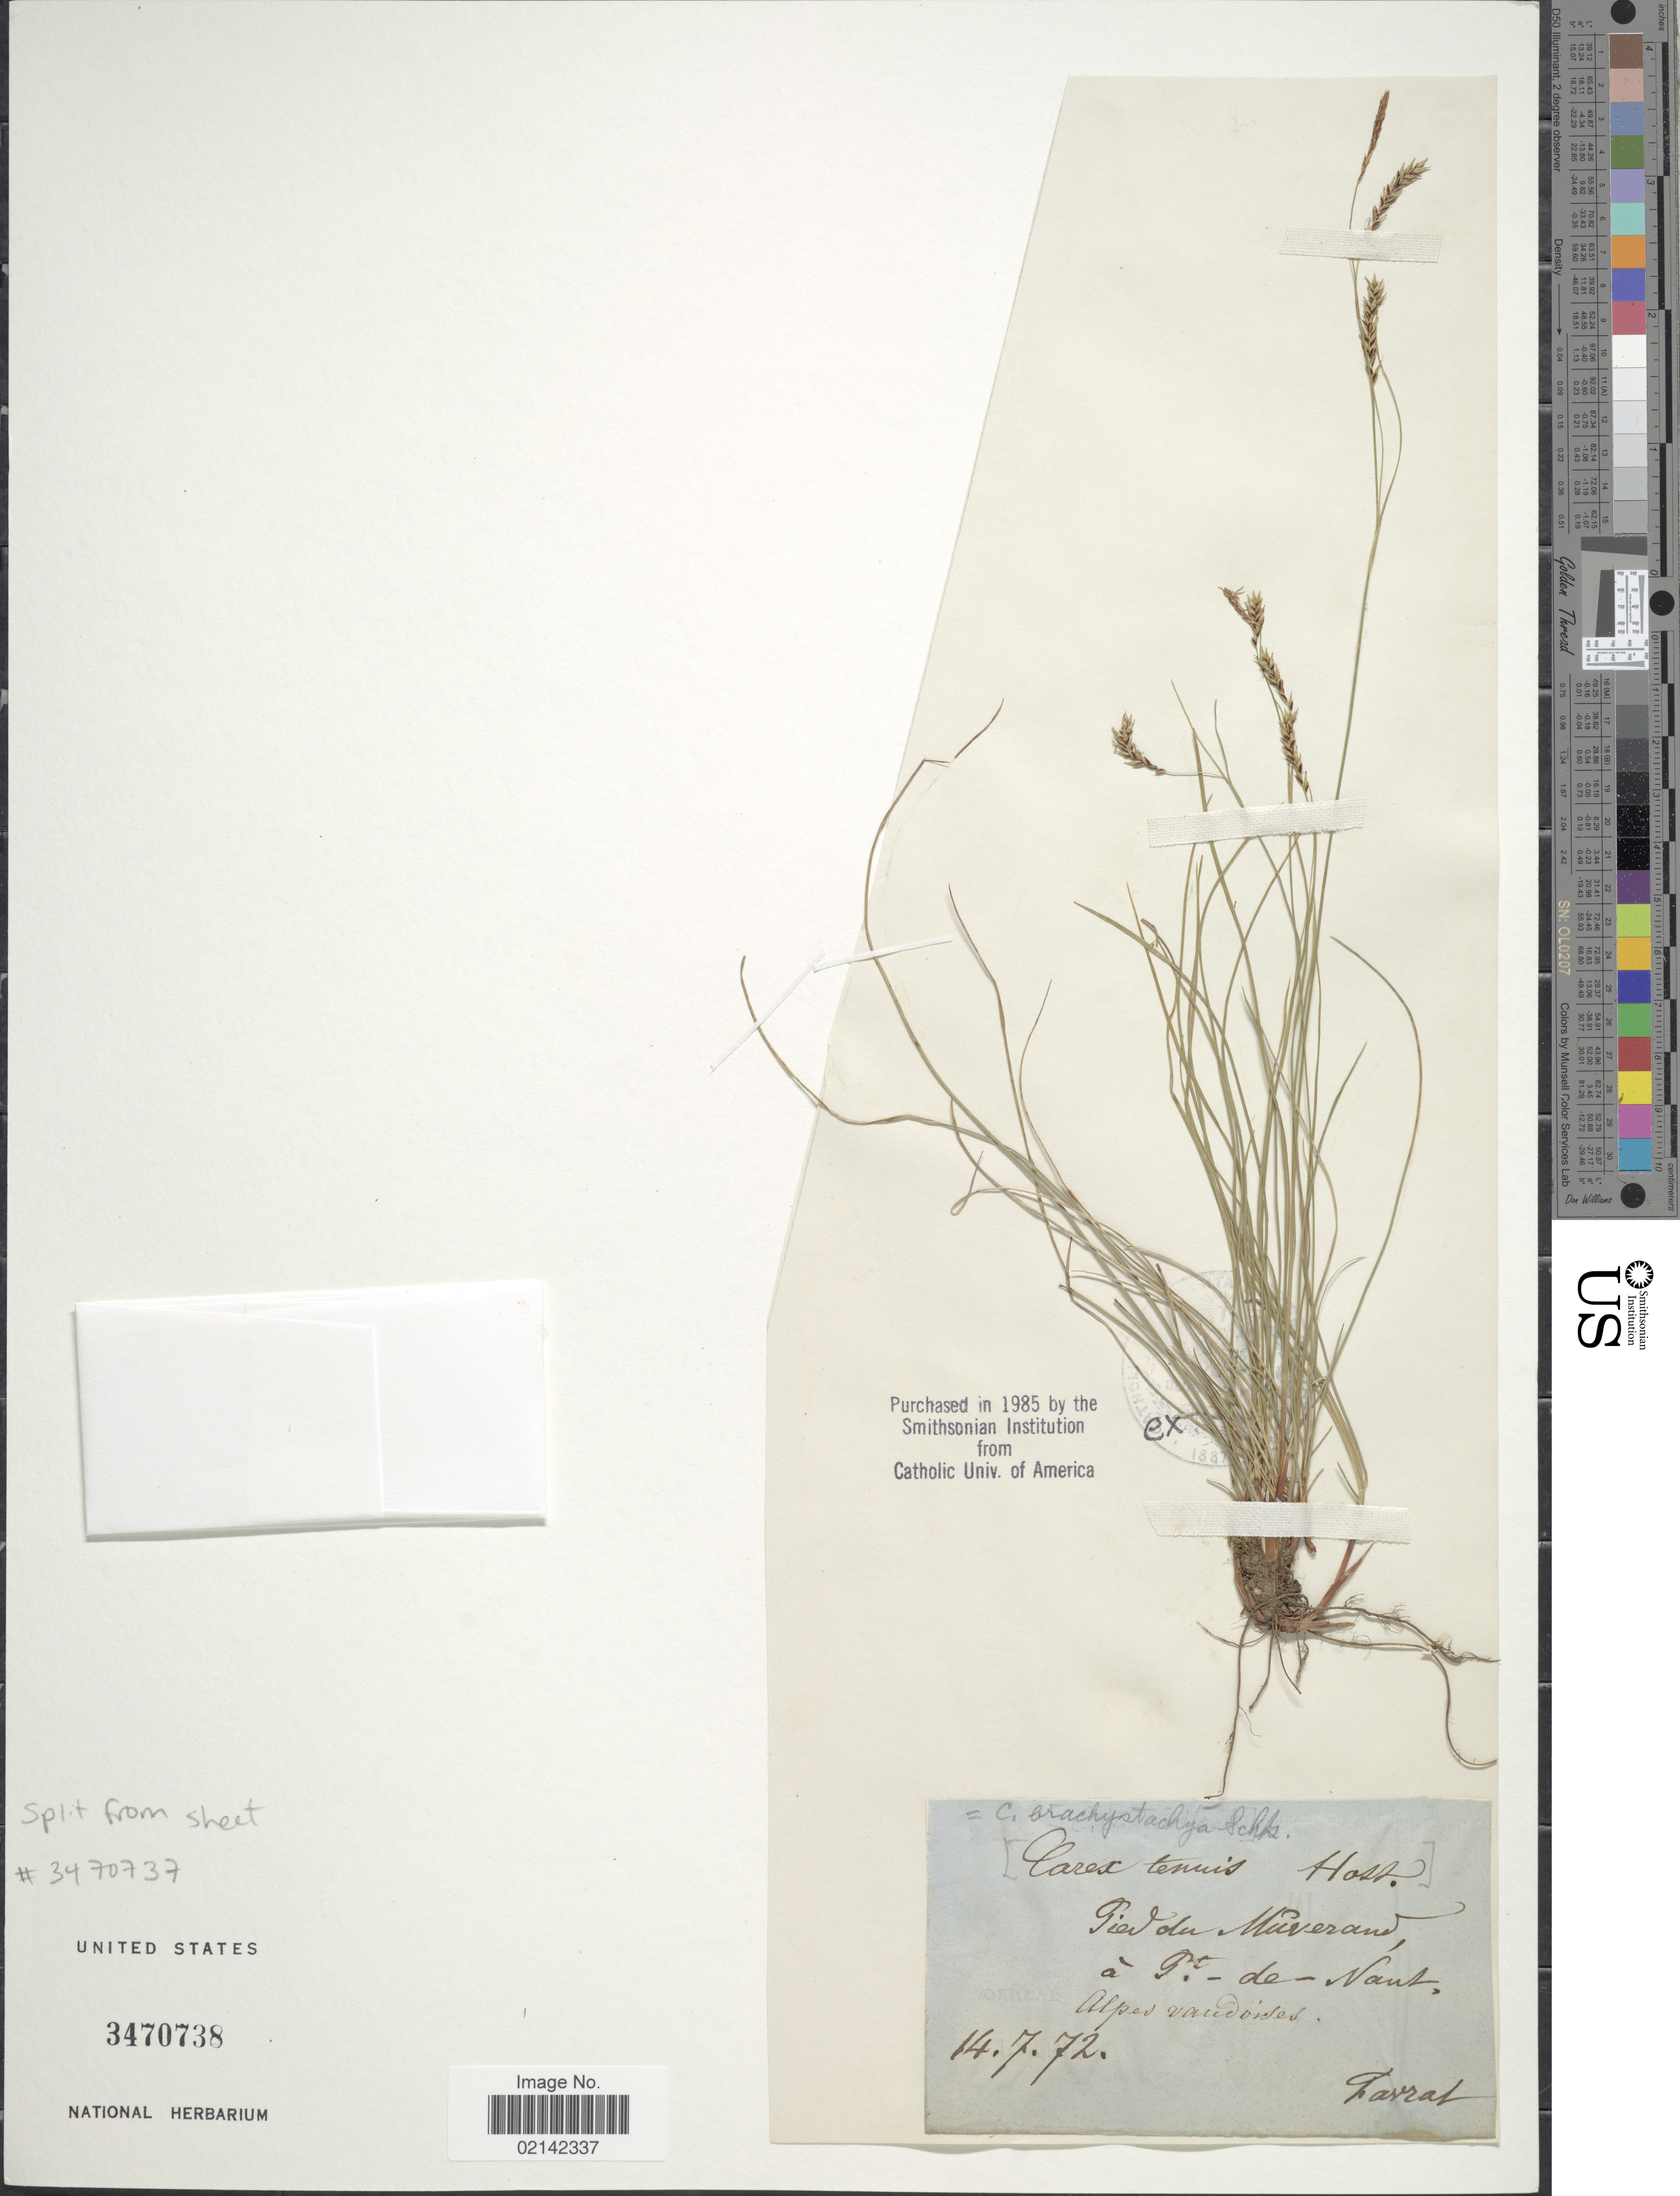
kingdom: Plantae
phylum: Tracheophyta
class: Liliopsida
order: Poales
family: Cyperaceae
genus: Carex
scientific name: Carex brachystachys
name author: Schrank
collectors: L. Favrat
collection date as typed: Transcribed d/m/y: 14/7/72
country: Switzerland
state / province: Vaud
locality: Pied du Muverand, á Pt.-de-Naut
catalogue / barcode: US 3470738